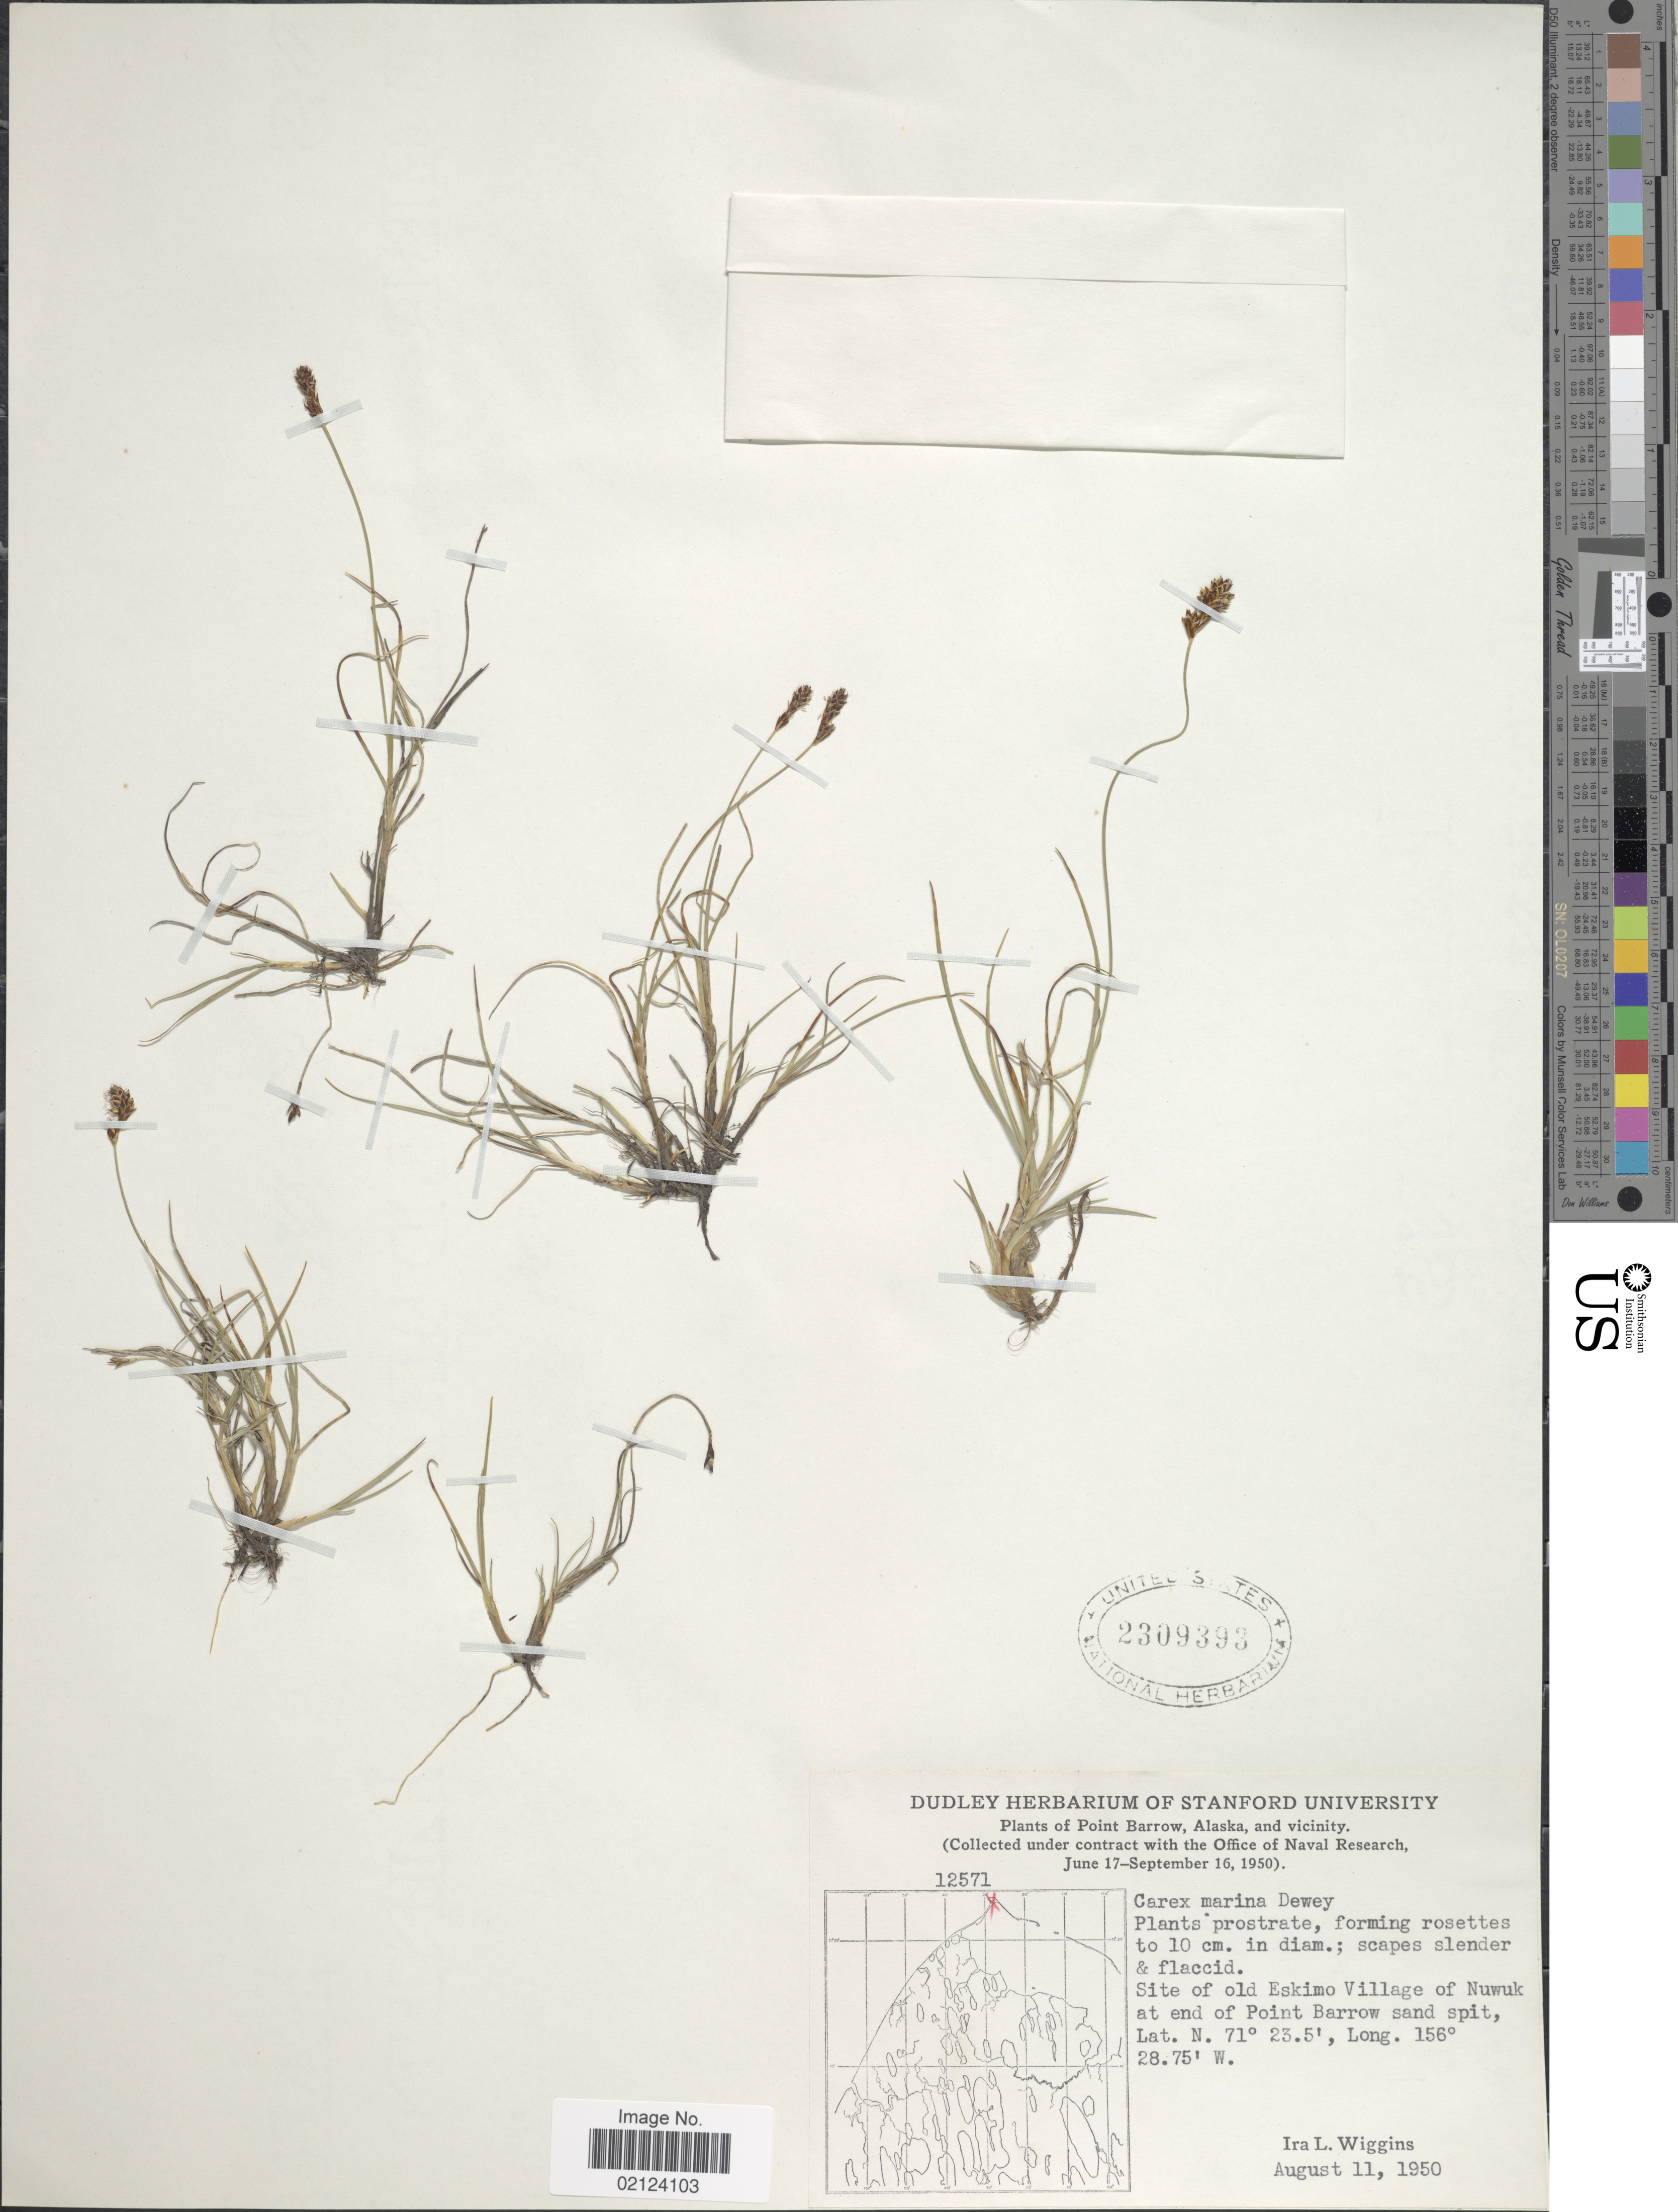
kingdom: Plantae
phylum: Tracheophyta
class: Liliopsida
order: Poales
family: Cyperaceae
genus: Carex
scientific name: Carex marina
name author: Dewey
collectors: I. L. Wiggins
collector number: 12571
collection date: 1950-08-11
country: United States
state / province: Alaska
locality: Point Barrow, Alaska and vicinity. Site of old Eskimo Village of Nuwuk at end of Point Barrow sand spit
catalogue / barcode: US 2309393